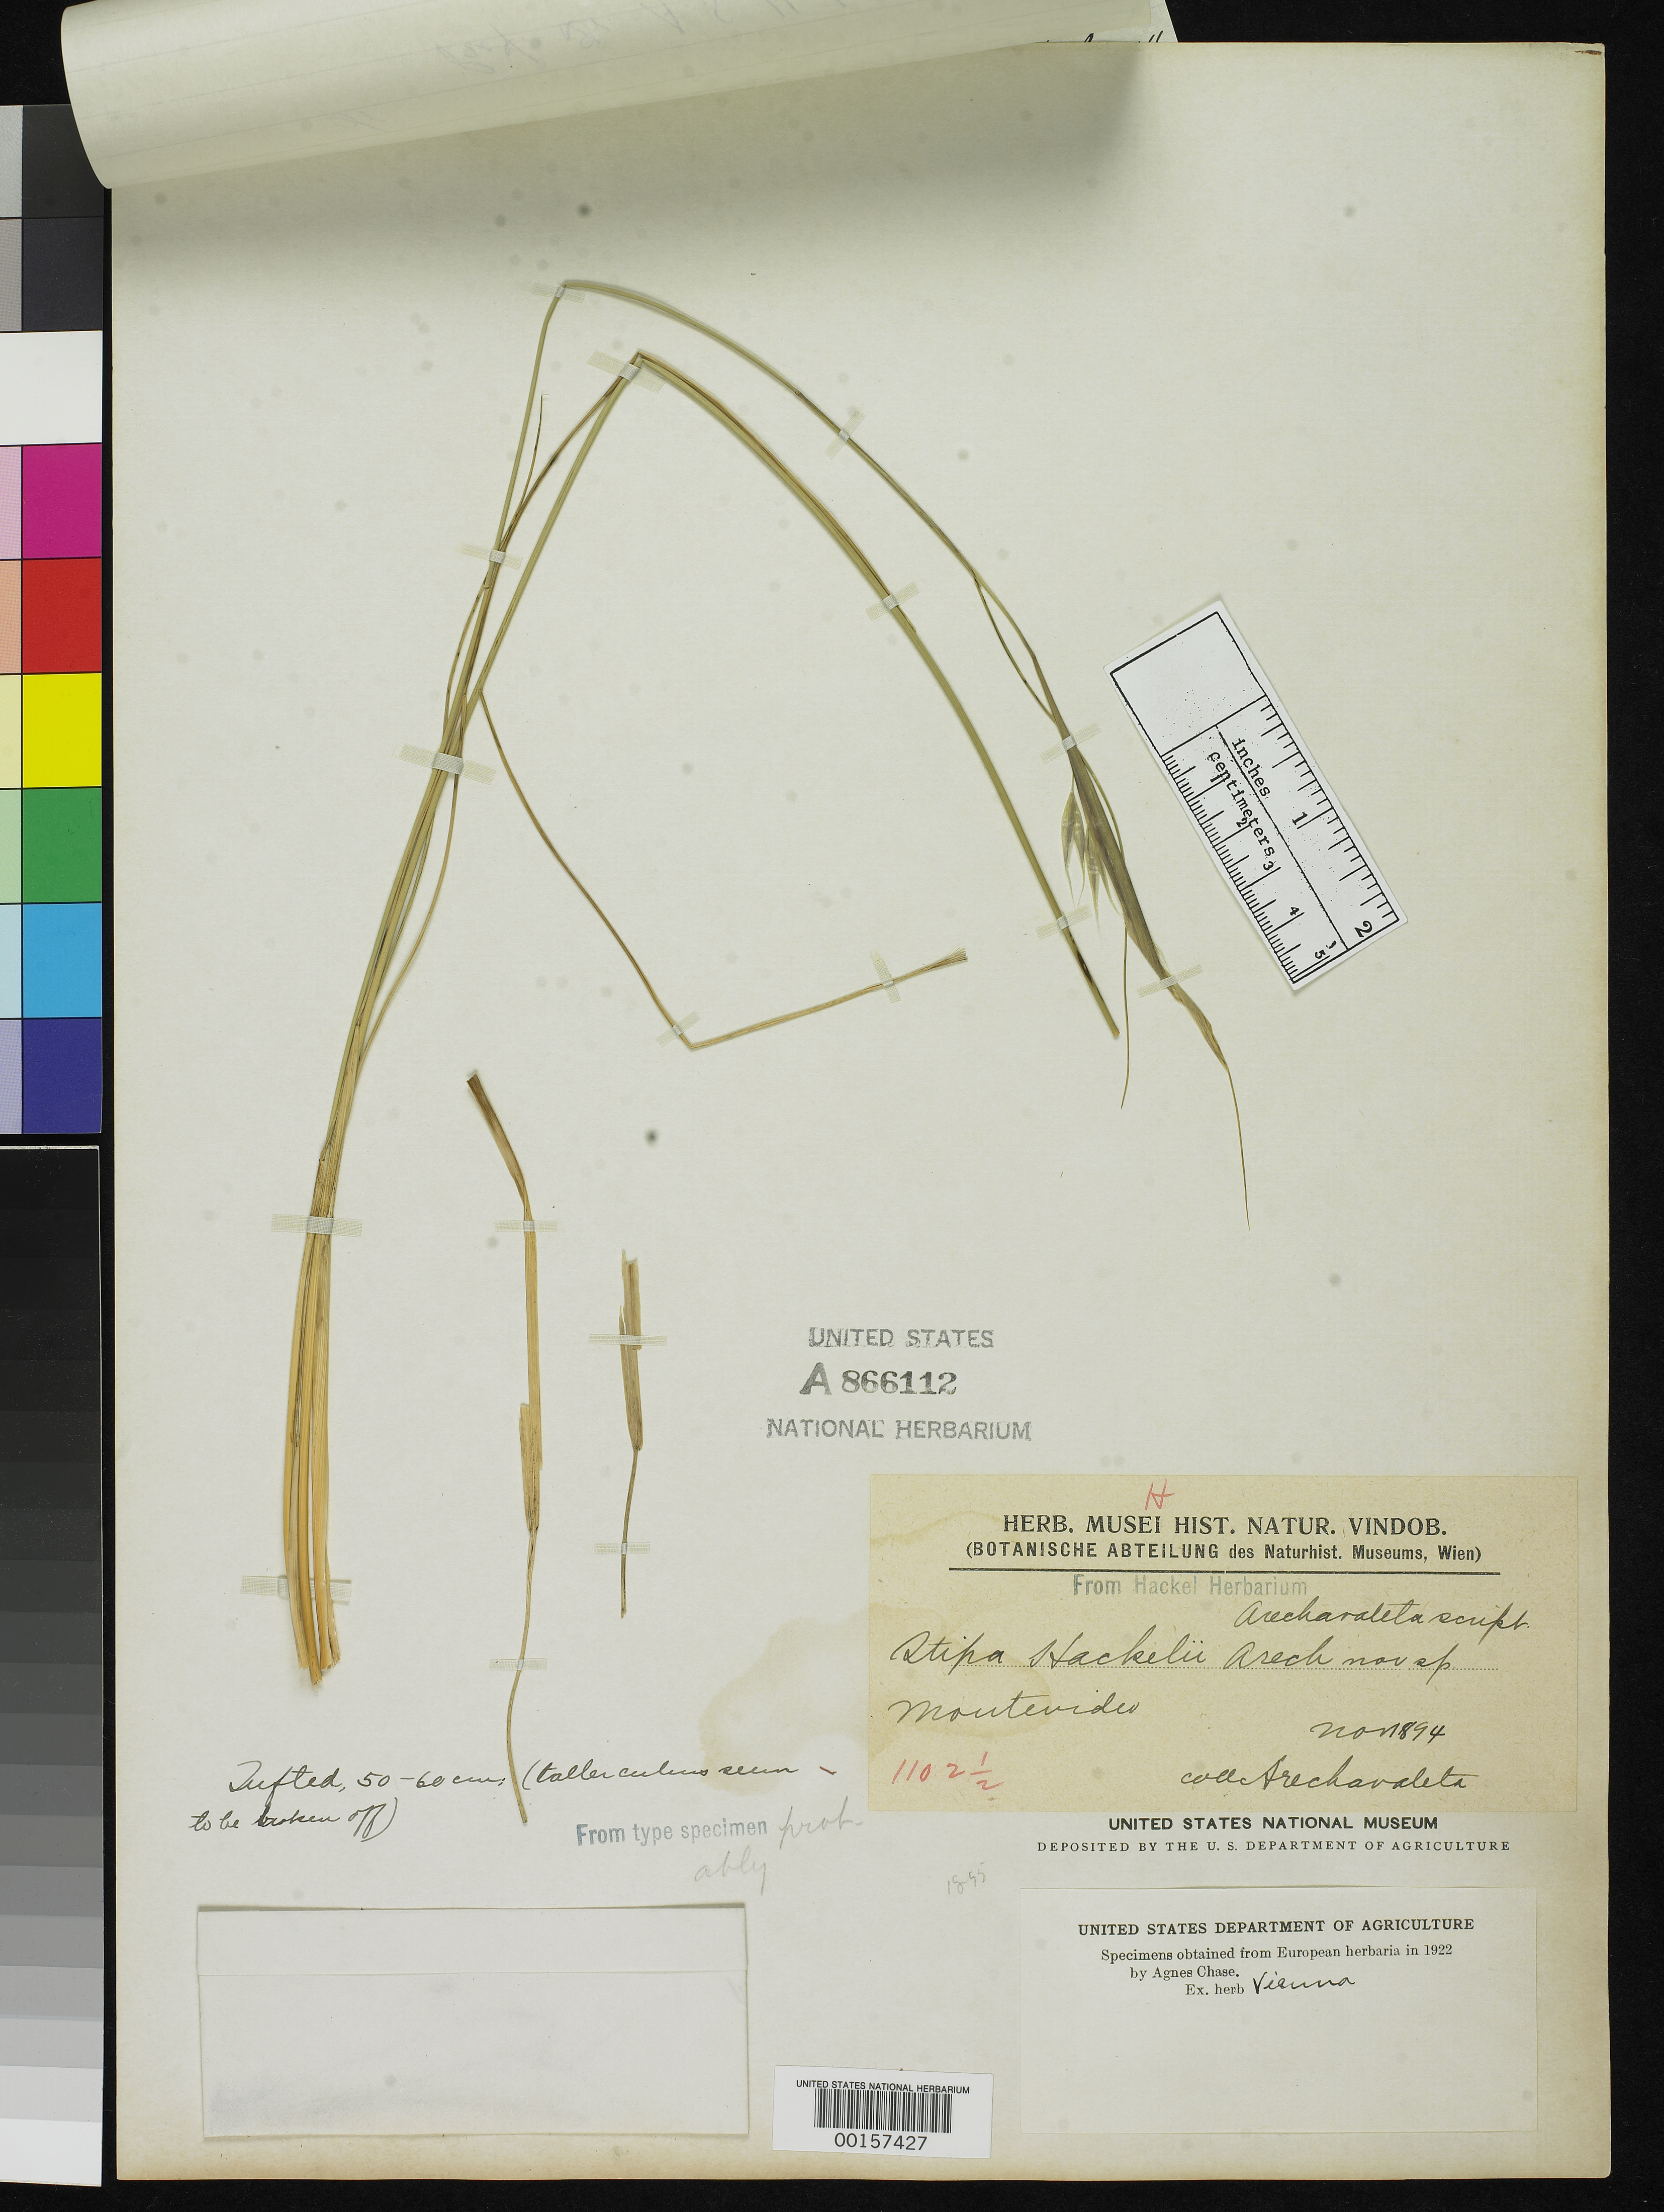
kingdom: Plantae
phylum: Tracheophyta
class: Liliopsida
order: Poales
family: Poaceae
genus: Stipa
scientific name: Stipa hackelii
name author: Arechav.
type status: Type Fragment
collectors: J. Arechavaleta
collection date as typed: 1894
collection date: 1894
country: Uruguay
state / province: Montevideo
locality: Montevideo, cerca de La Cumbre.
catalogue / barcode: US 866112A